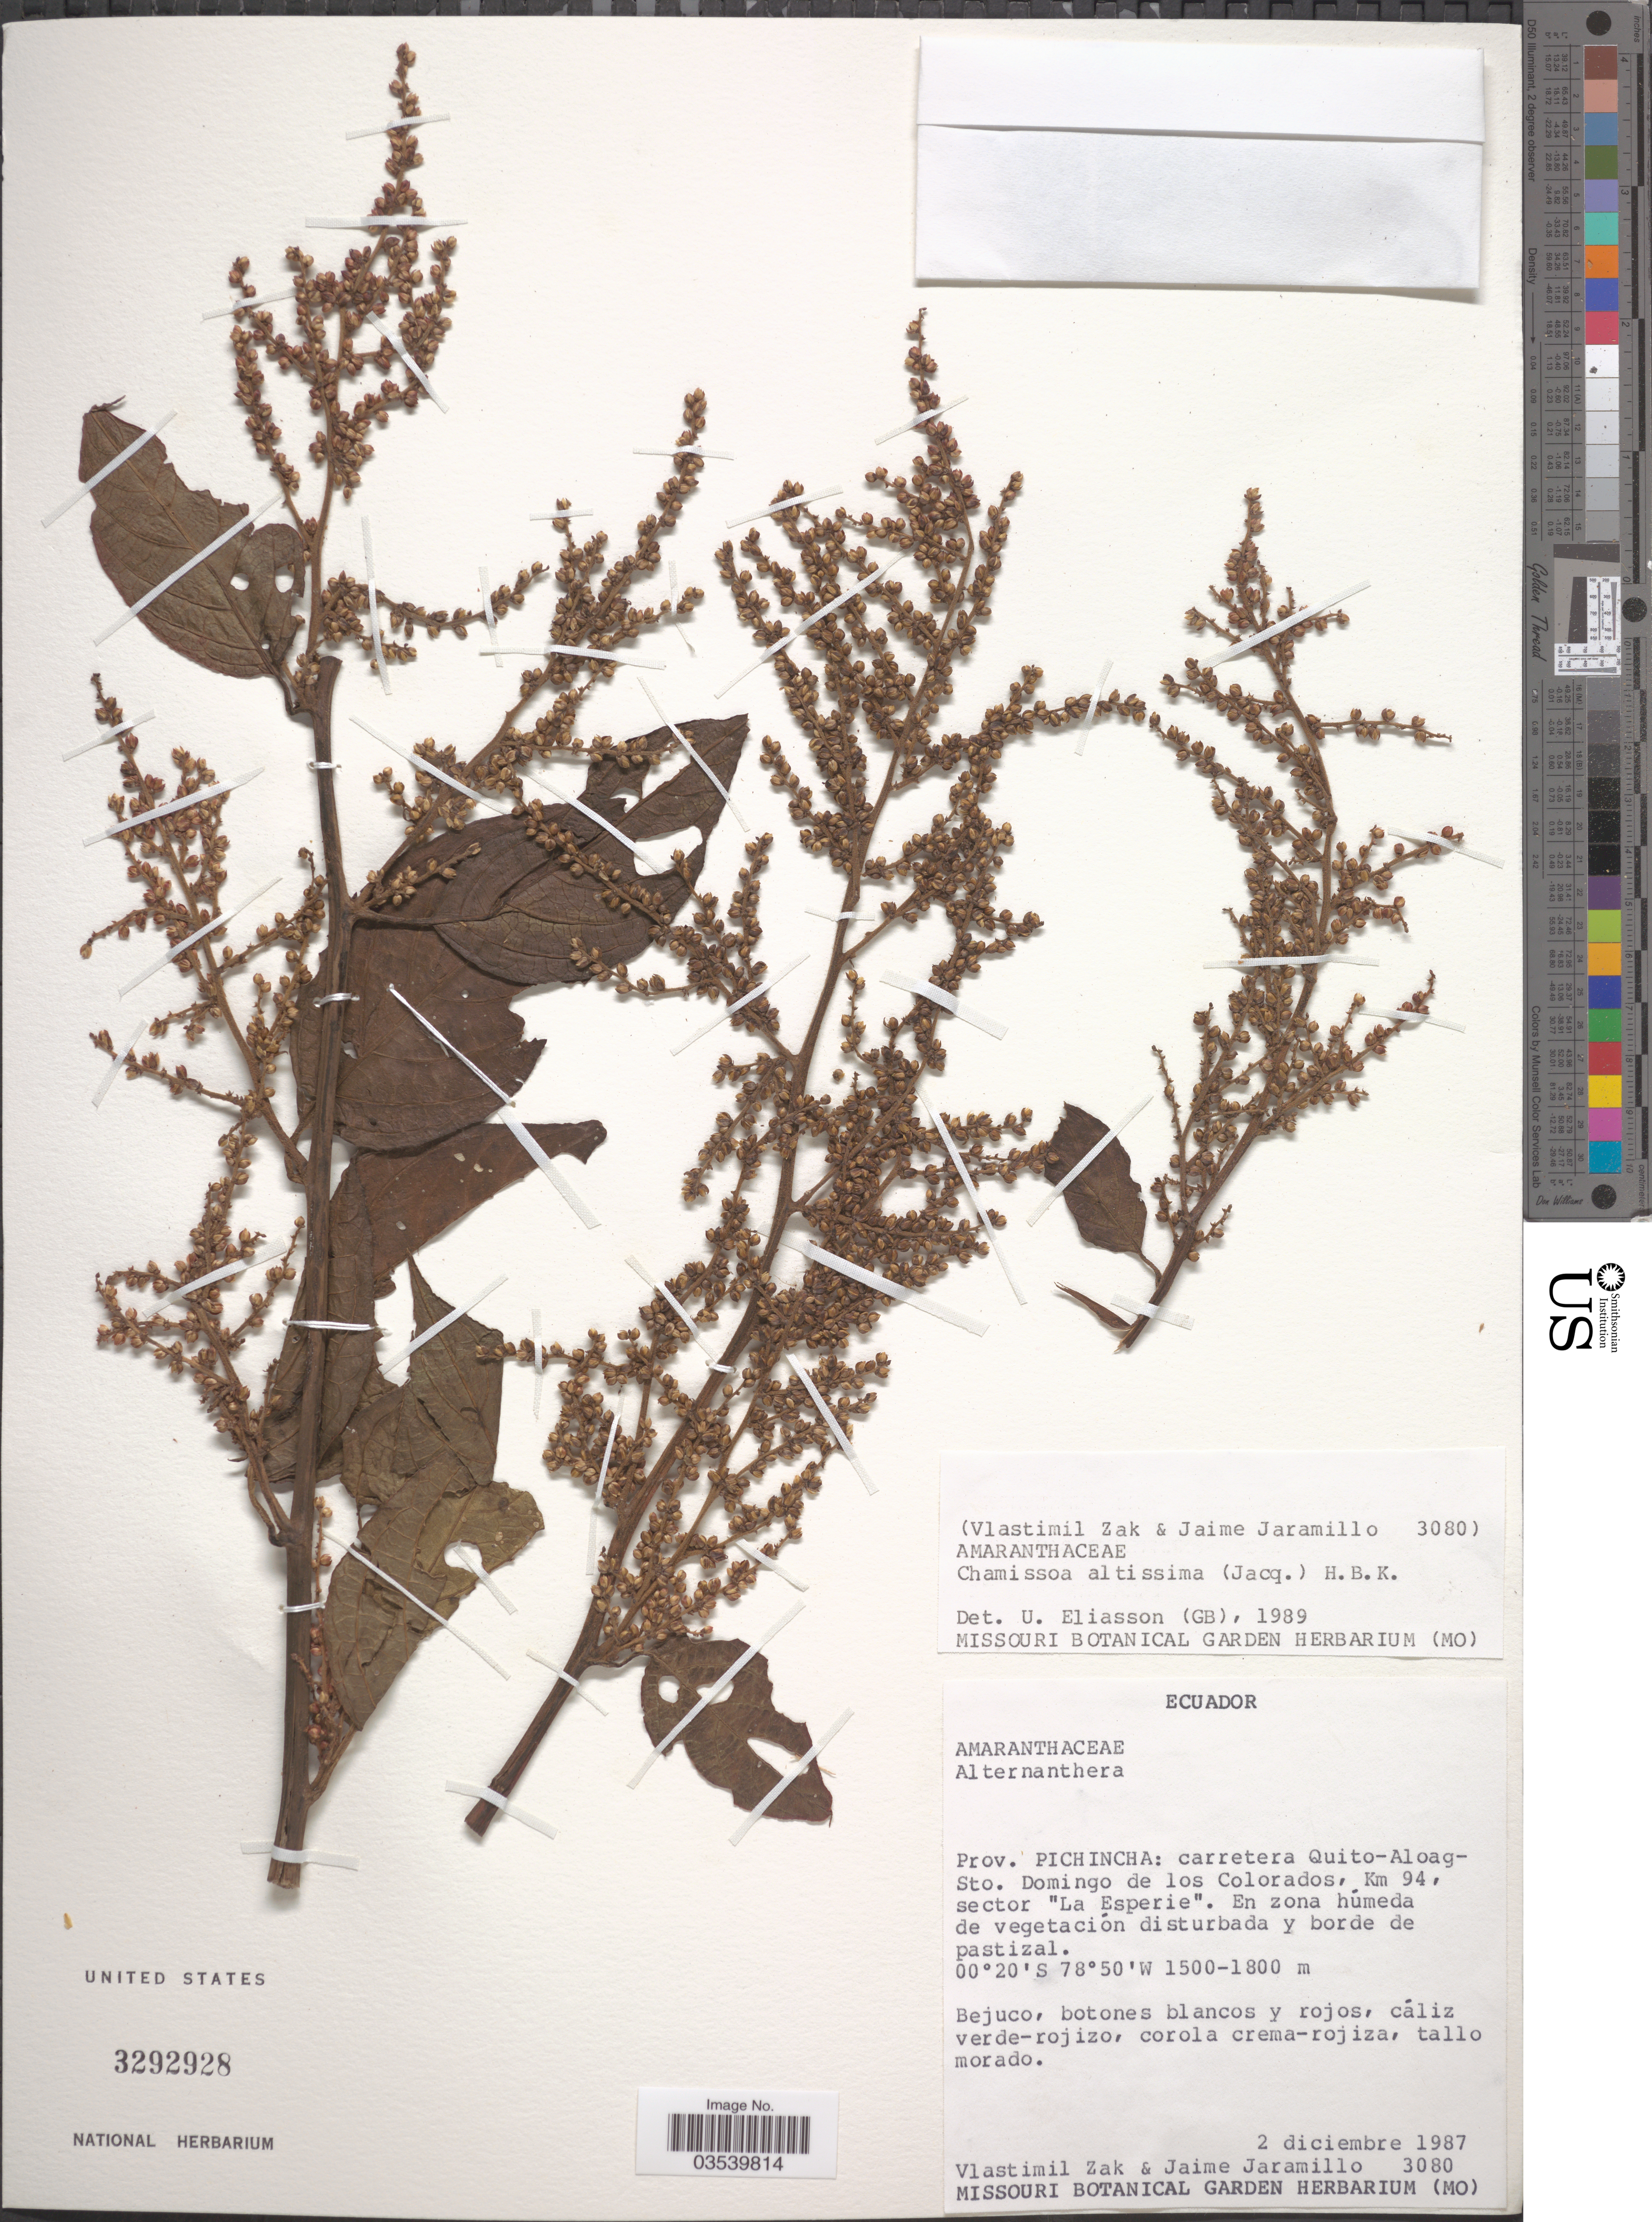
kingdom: Plantae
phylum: Tracheophyta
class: Magnoliopsida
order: Caryophyllales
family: Amaranthaceae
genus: Chamissoa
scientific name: Chamissoa altissima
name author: (Jacq.) Kunth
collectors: V. Zak & J. Jaramillo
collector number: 3080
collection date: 1987-12-02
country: Ecuador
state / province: Pichincha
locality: Carretera Quito-Aloag-Sto. Domingo de los Colorados, Km 94, sector "La Esperie".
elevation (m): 1500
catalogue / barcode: US 3292928